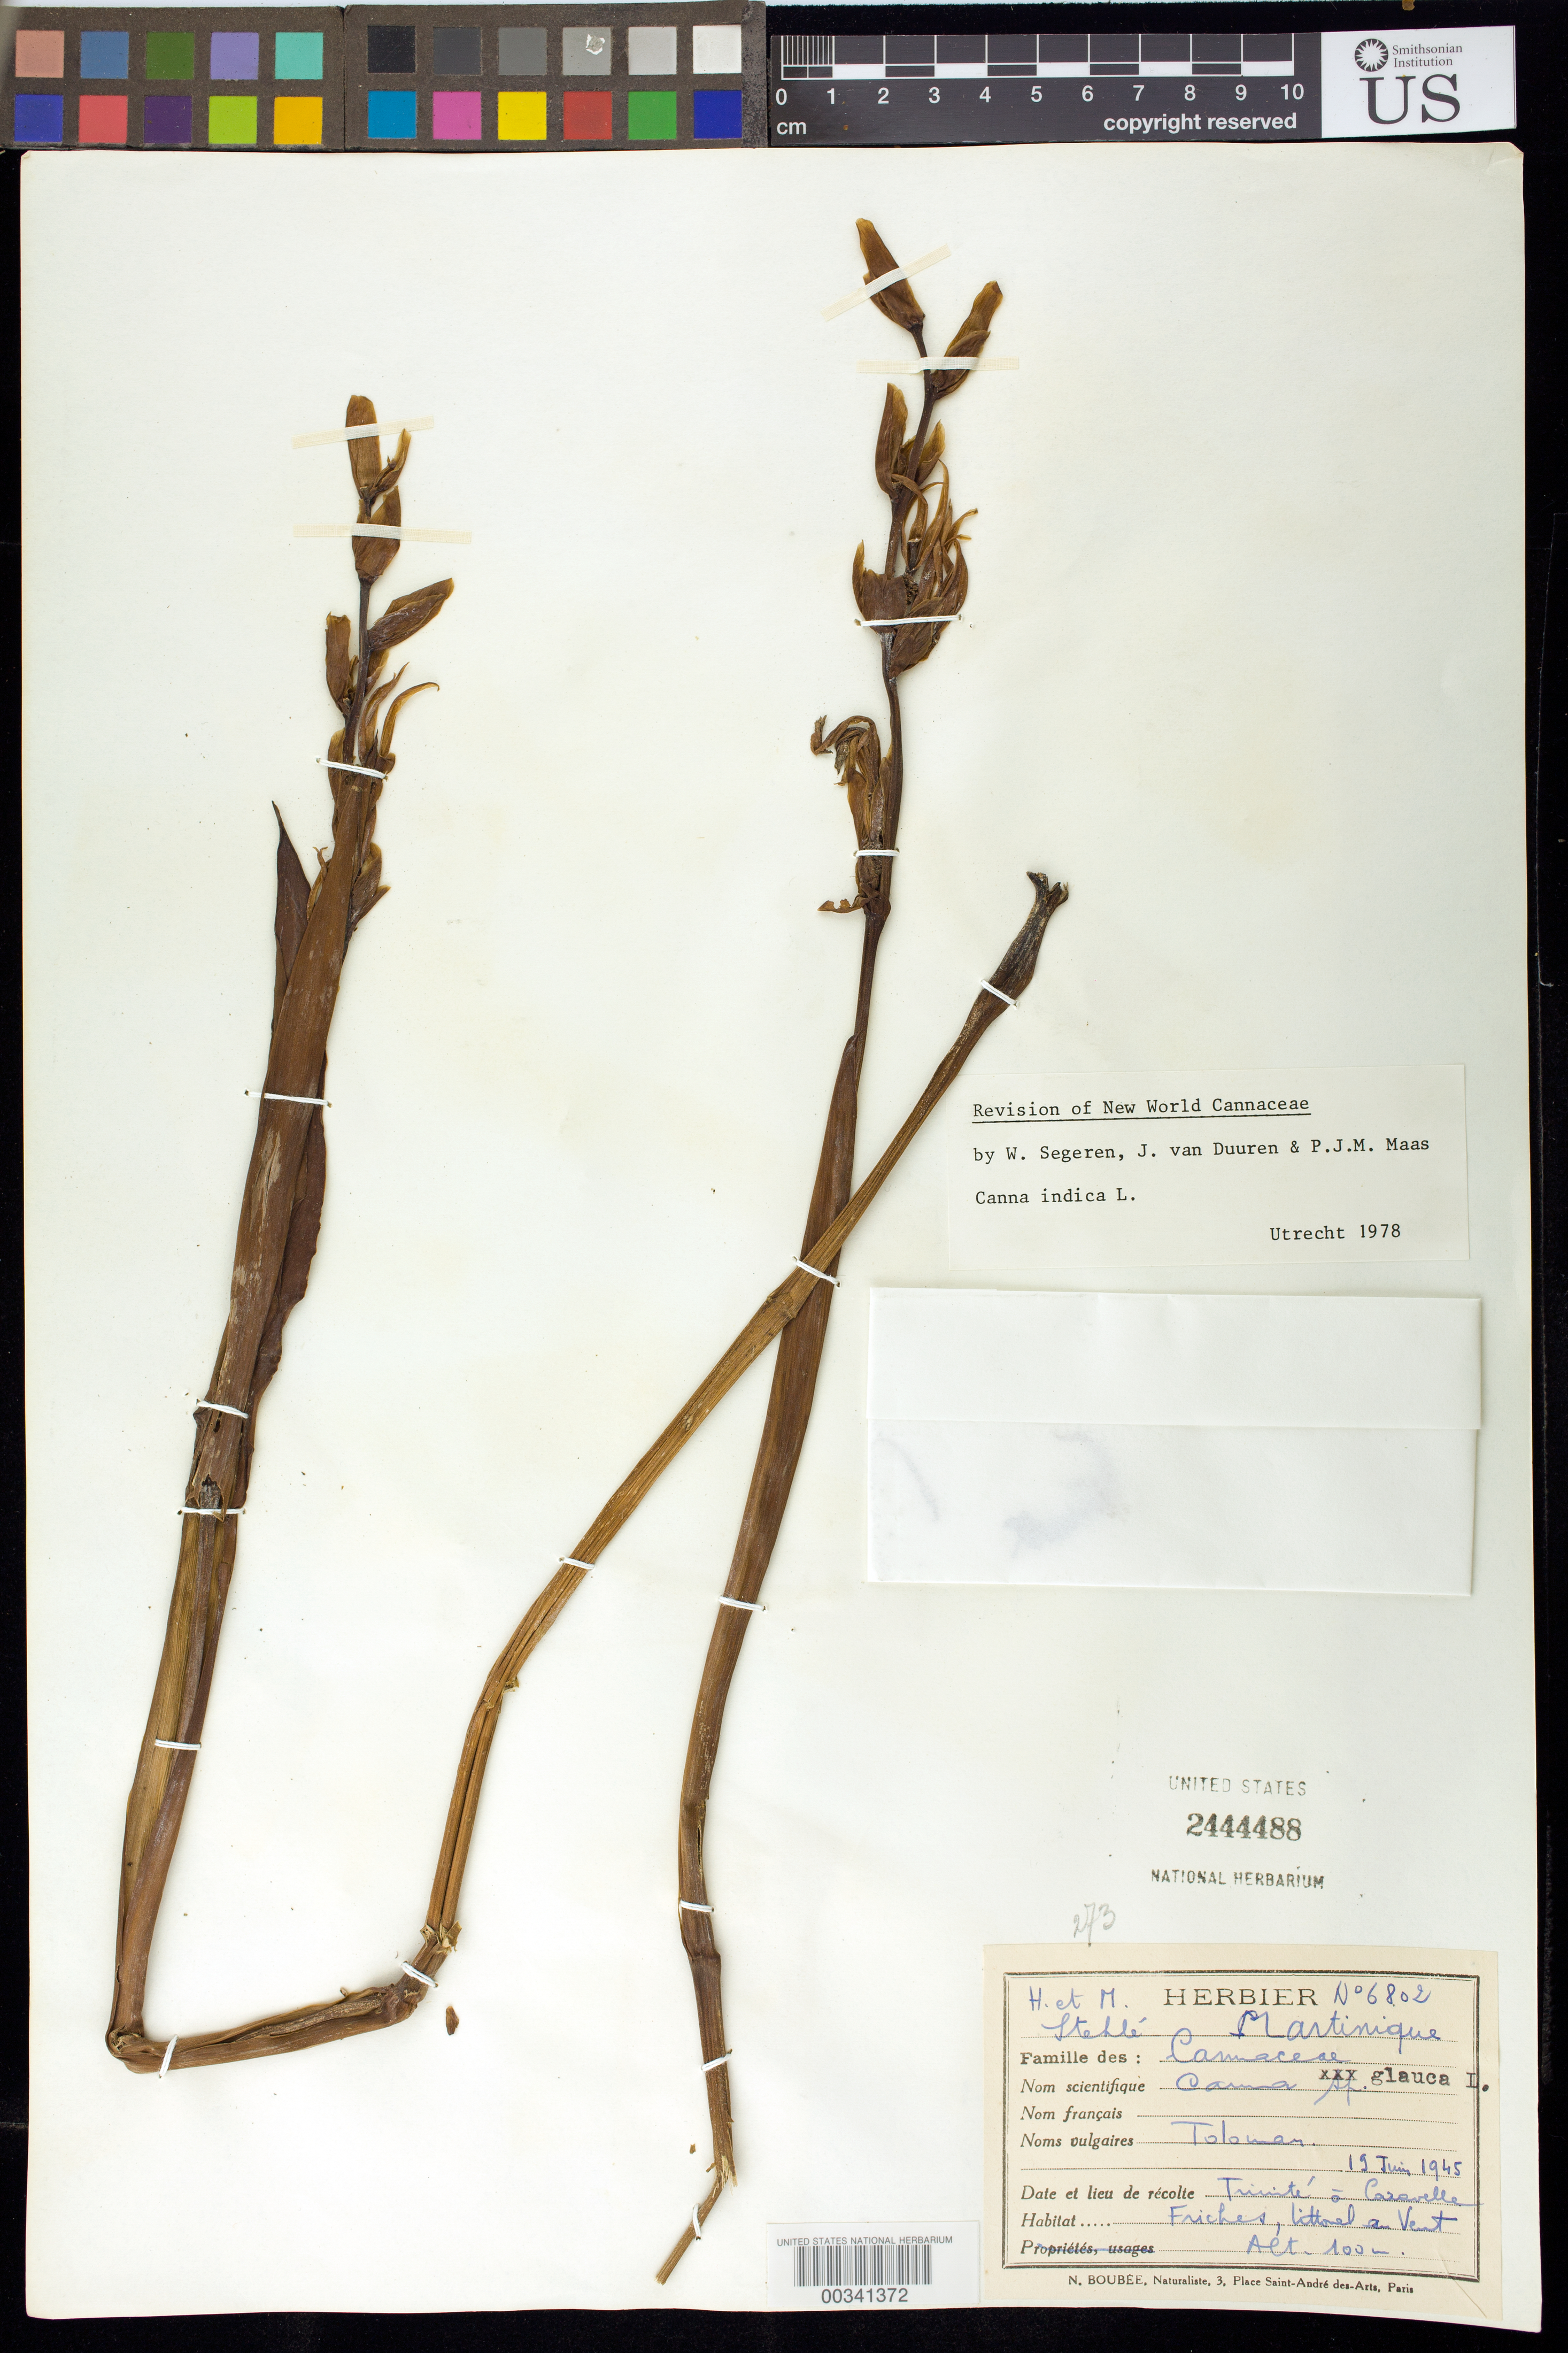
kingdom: Plantae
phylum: Tracheophyta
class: Liliopsida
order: Zingiberales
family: Cannaceae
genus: Canna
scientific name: Canna indica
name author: L.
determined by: Segeren, W.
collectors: H. Stehlé & M. Stehlé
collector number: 6802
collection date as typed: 19 Jun 1945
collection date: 1945-06-19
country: Martinique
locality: Trinite a caravelle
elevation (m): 100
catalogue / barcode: US 2444488